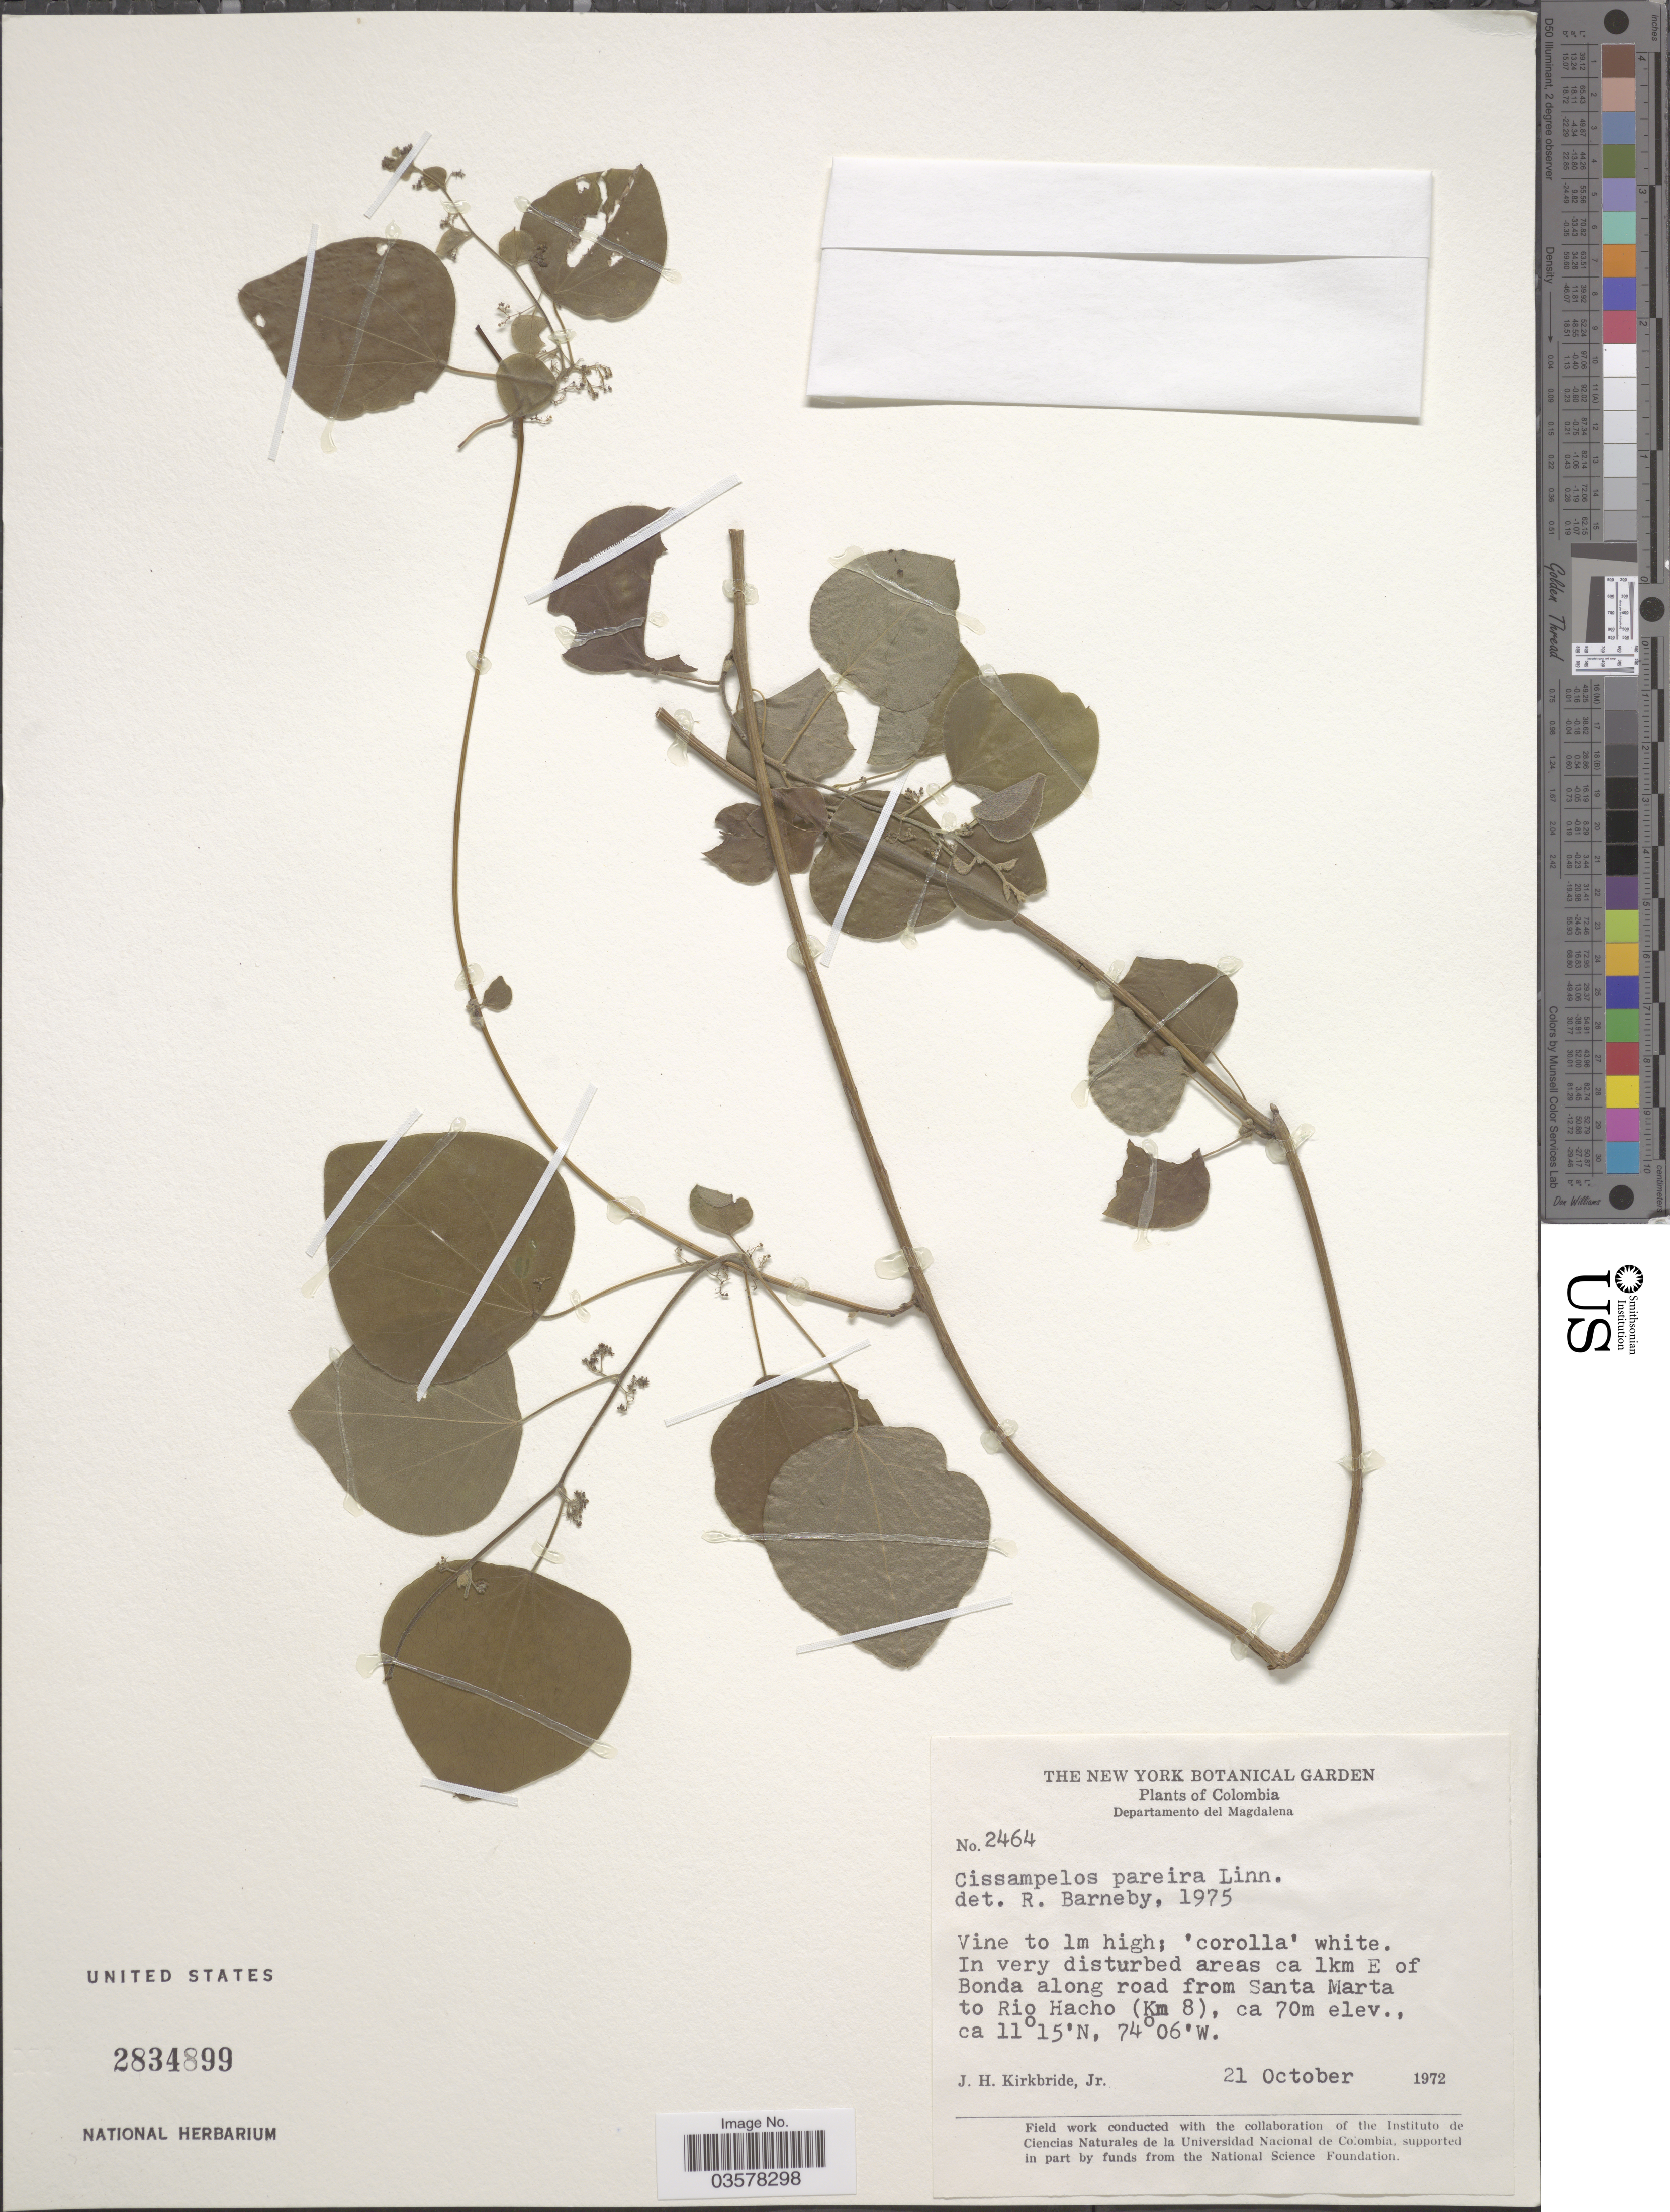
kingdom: Plantae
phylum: Tracheophyta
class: Magnoliopsida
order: Ranunculales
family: Menispermaceae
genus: Cissampelos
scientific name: Cissampelos pareira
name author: L.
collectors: J. H. Kirkbride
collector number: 2464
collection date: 1972-10-21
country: Colombia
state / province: Magdalena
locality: Departamento del Magdalena. In very disturbed areas ca 1km E of Bonda along road from Santa Marta to Rio Hacho (Km 8).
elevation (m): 70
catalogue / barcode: US 2834899